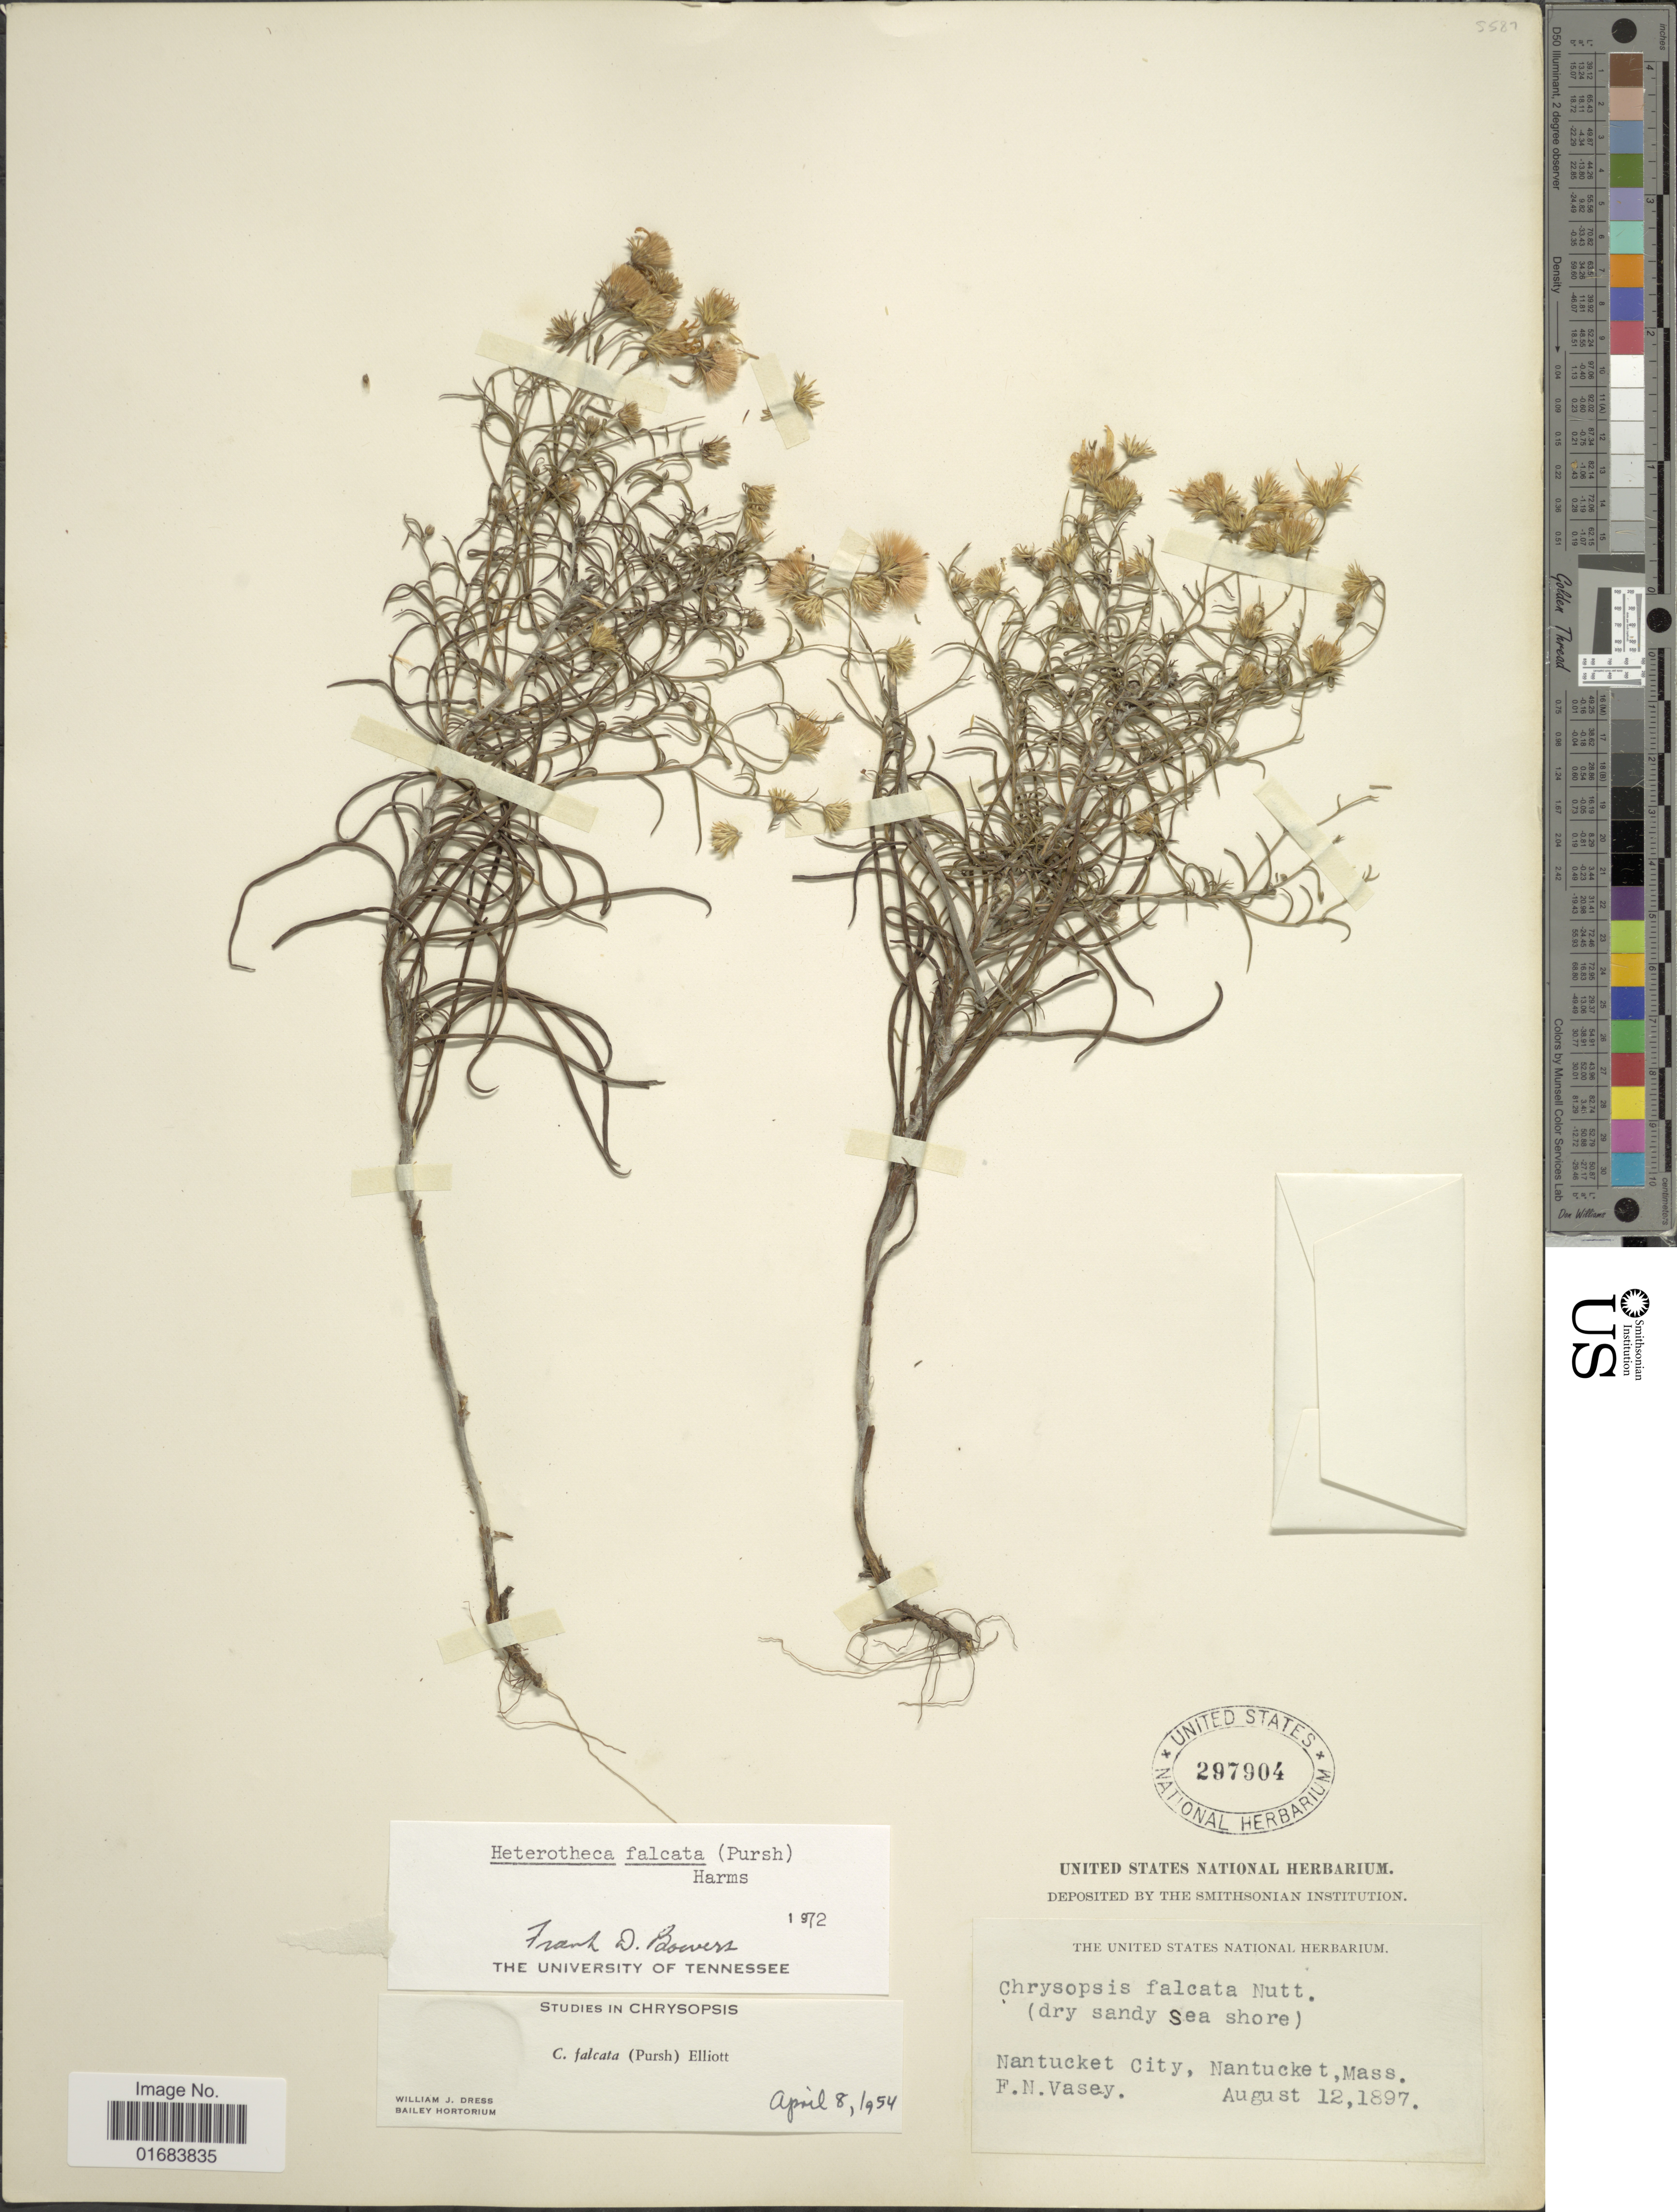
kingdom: Plantae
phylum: Tracheophyta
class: Magnoliopsida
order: Asterales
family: Asteraceae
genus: Pityopsis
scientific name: Pityopsis falcata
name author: (Pursh) Nutt.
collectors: F. N. Vasey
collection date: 1897-08-12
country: United States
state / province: Massachusetts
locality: Nantucket City, Nantucket.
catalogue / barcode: US 297904